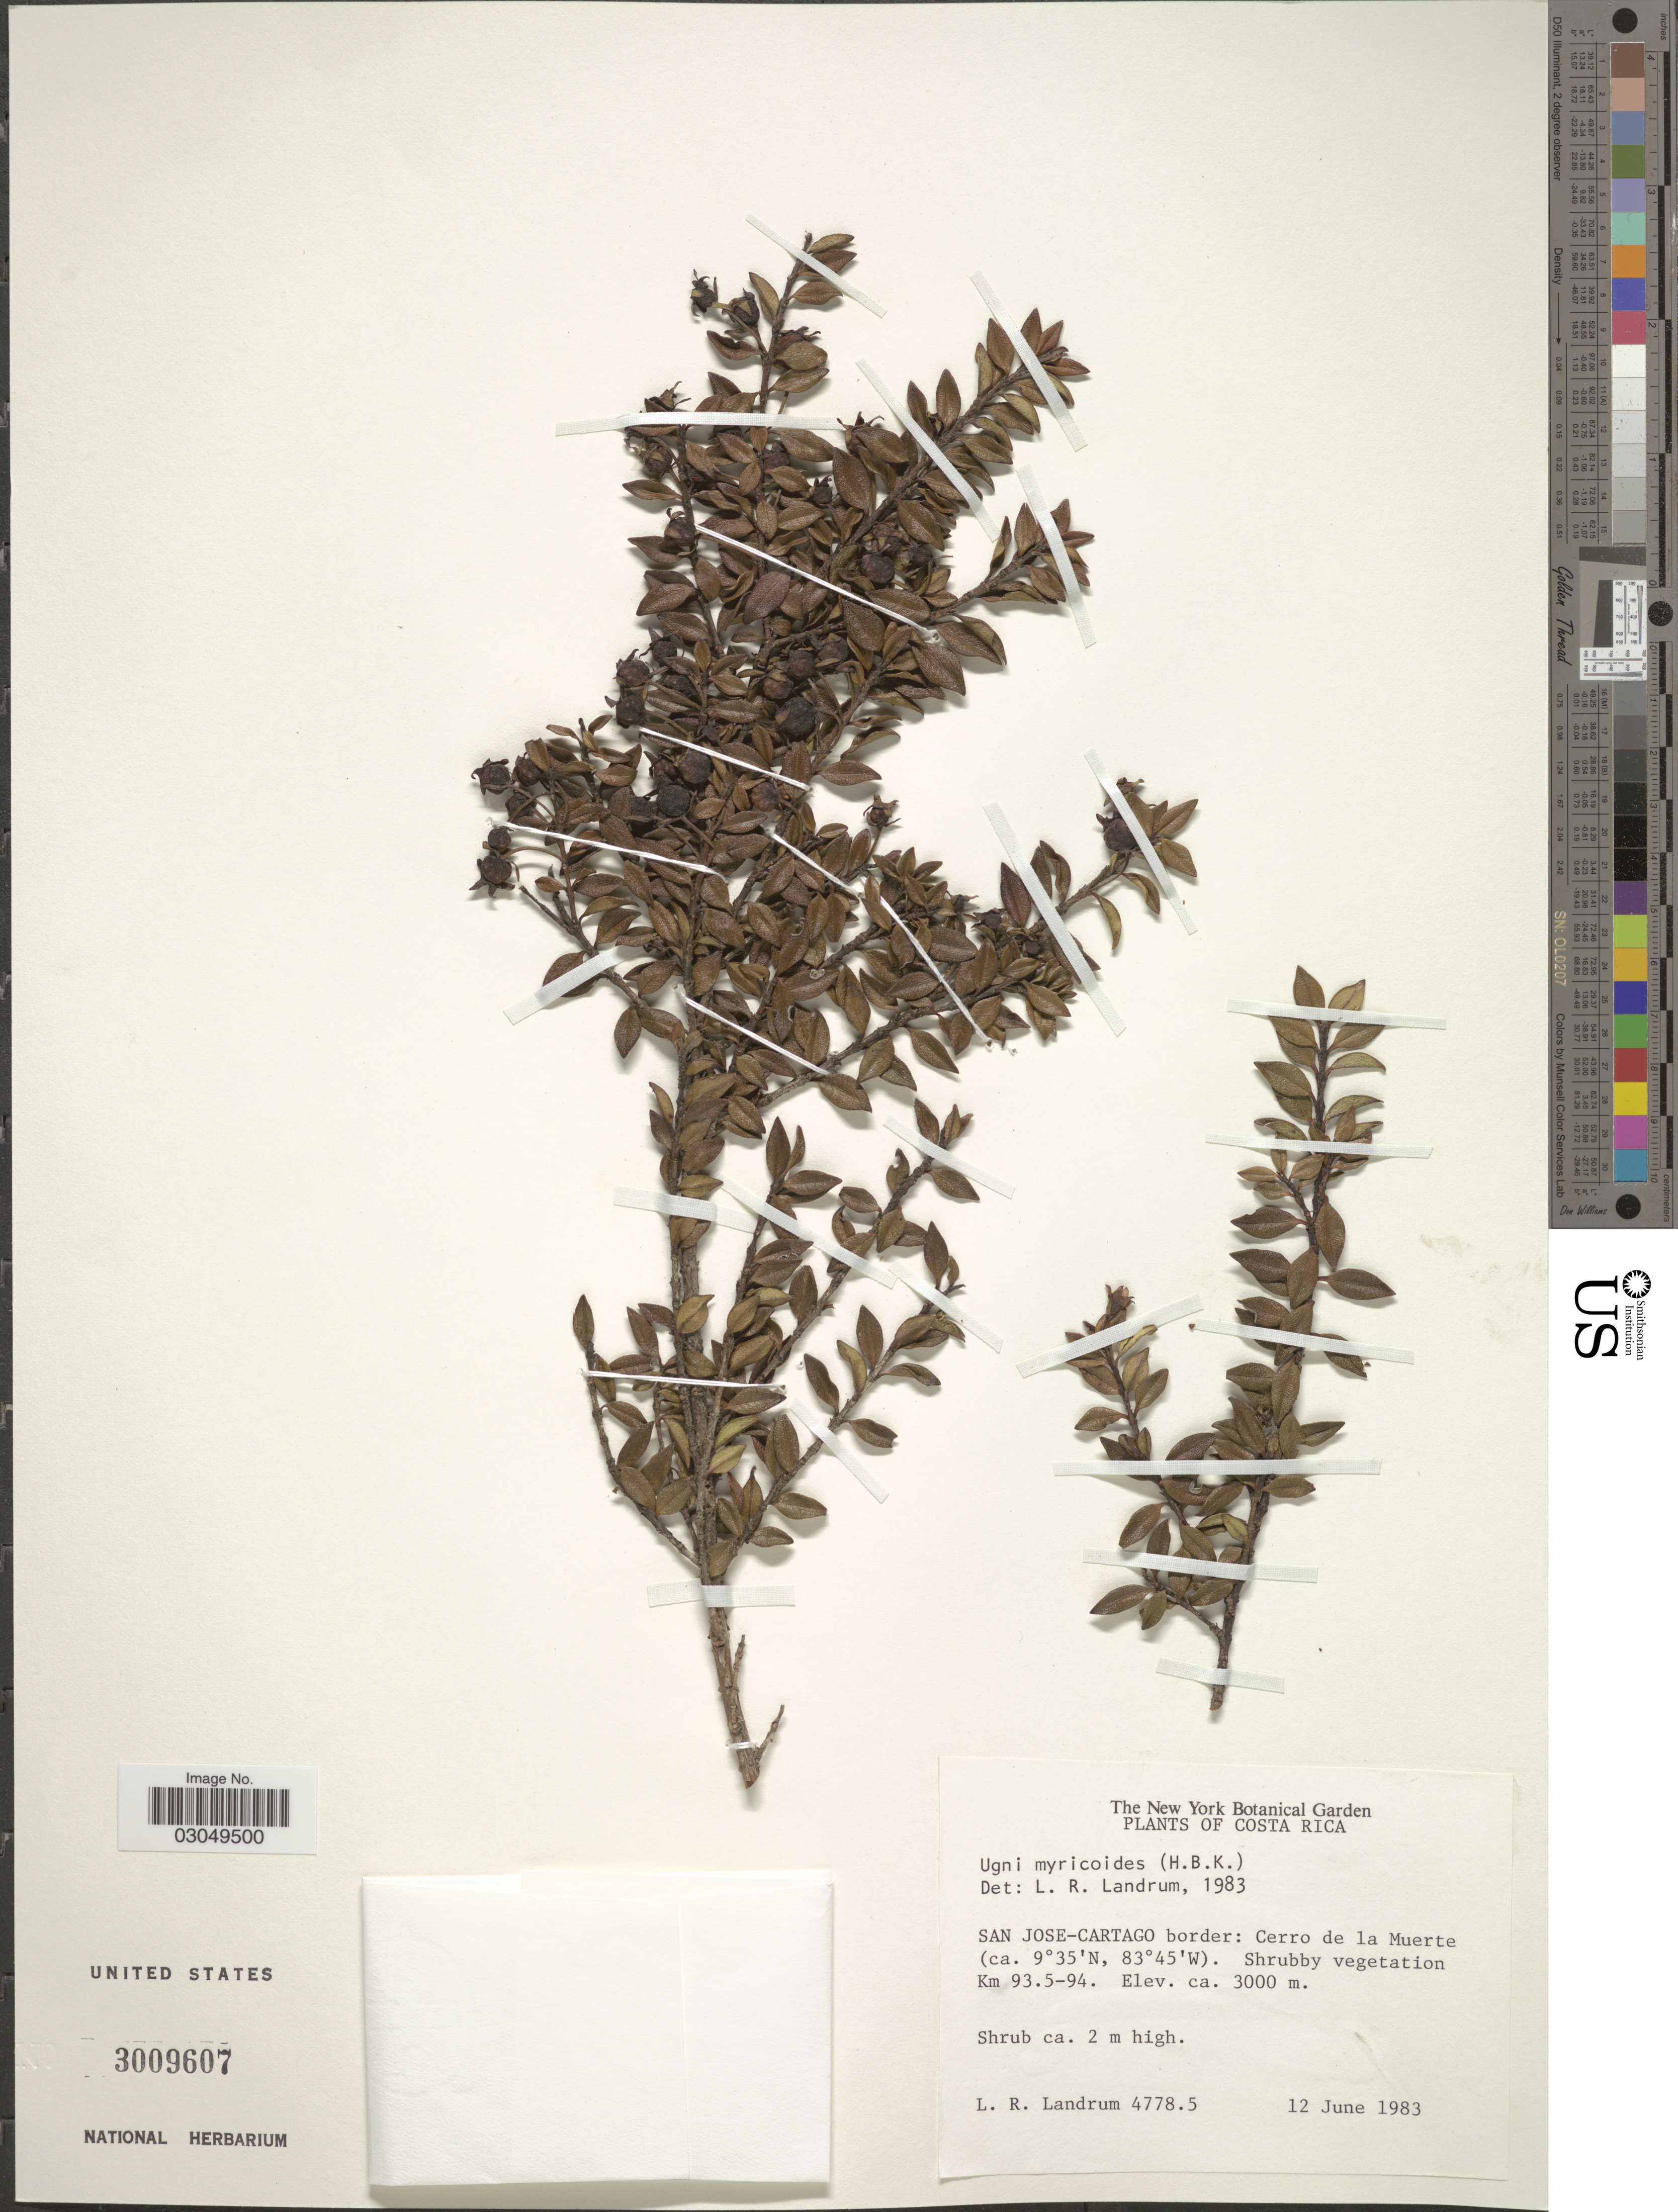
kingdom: Plantae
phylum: Tracheophyta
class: Magnoliopsida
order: Myrtales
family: Myrtaceae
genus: Ugni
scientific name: Ugni myricoides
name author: (Kunth) O. Berg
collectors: L. R. Landrum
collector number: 4778.5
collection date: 1983-06-12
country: Costa Rica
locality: San Jose-Cartago border: Cerro de la Muerte, Km 93.5-94.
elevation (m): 3000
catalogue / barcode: US 3009607